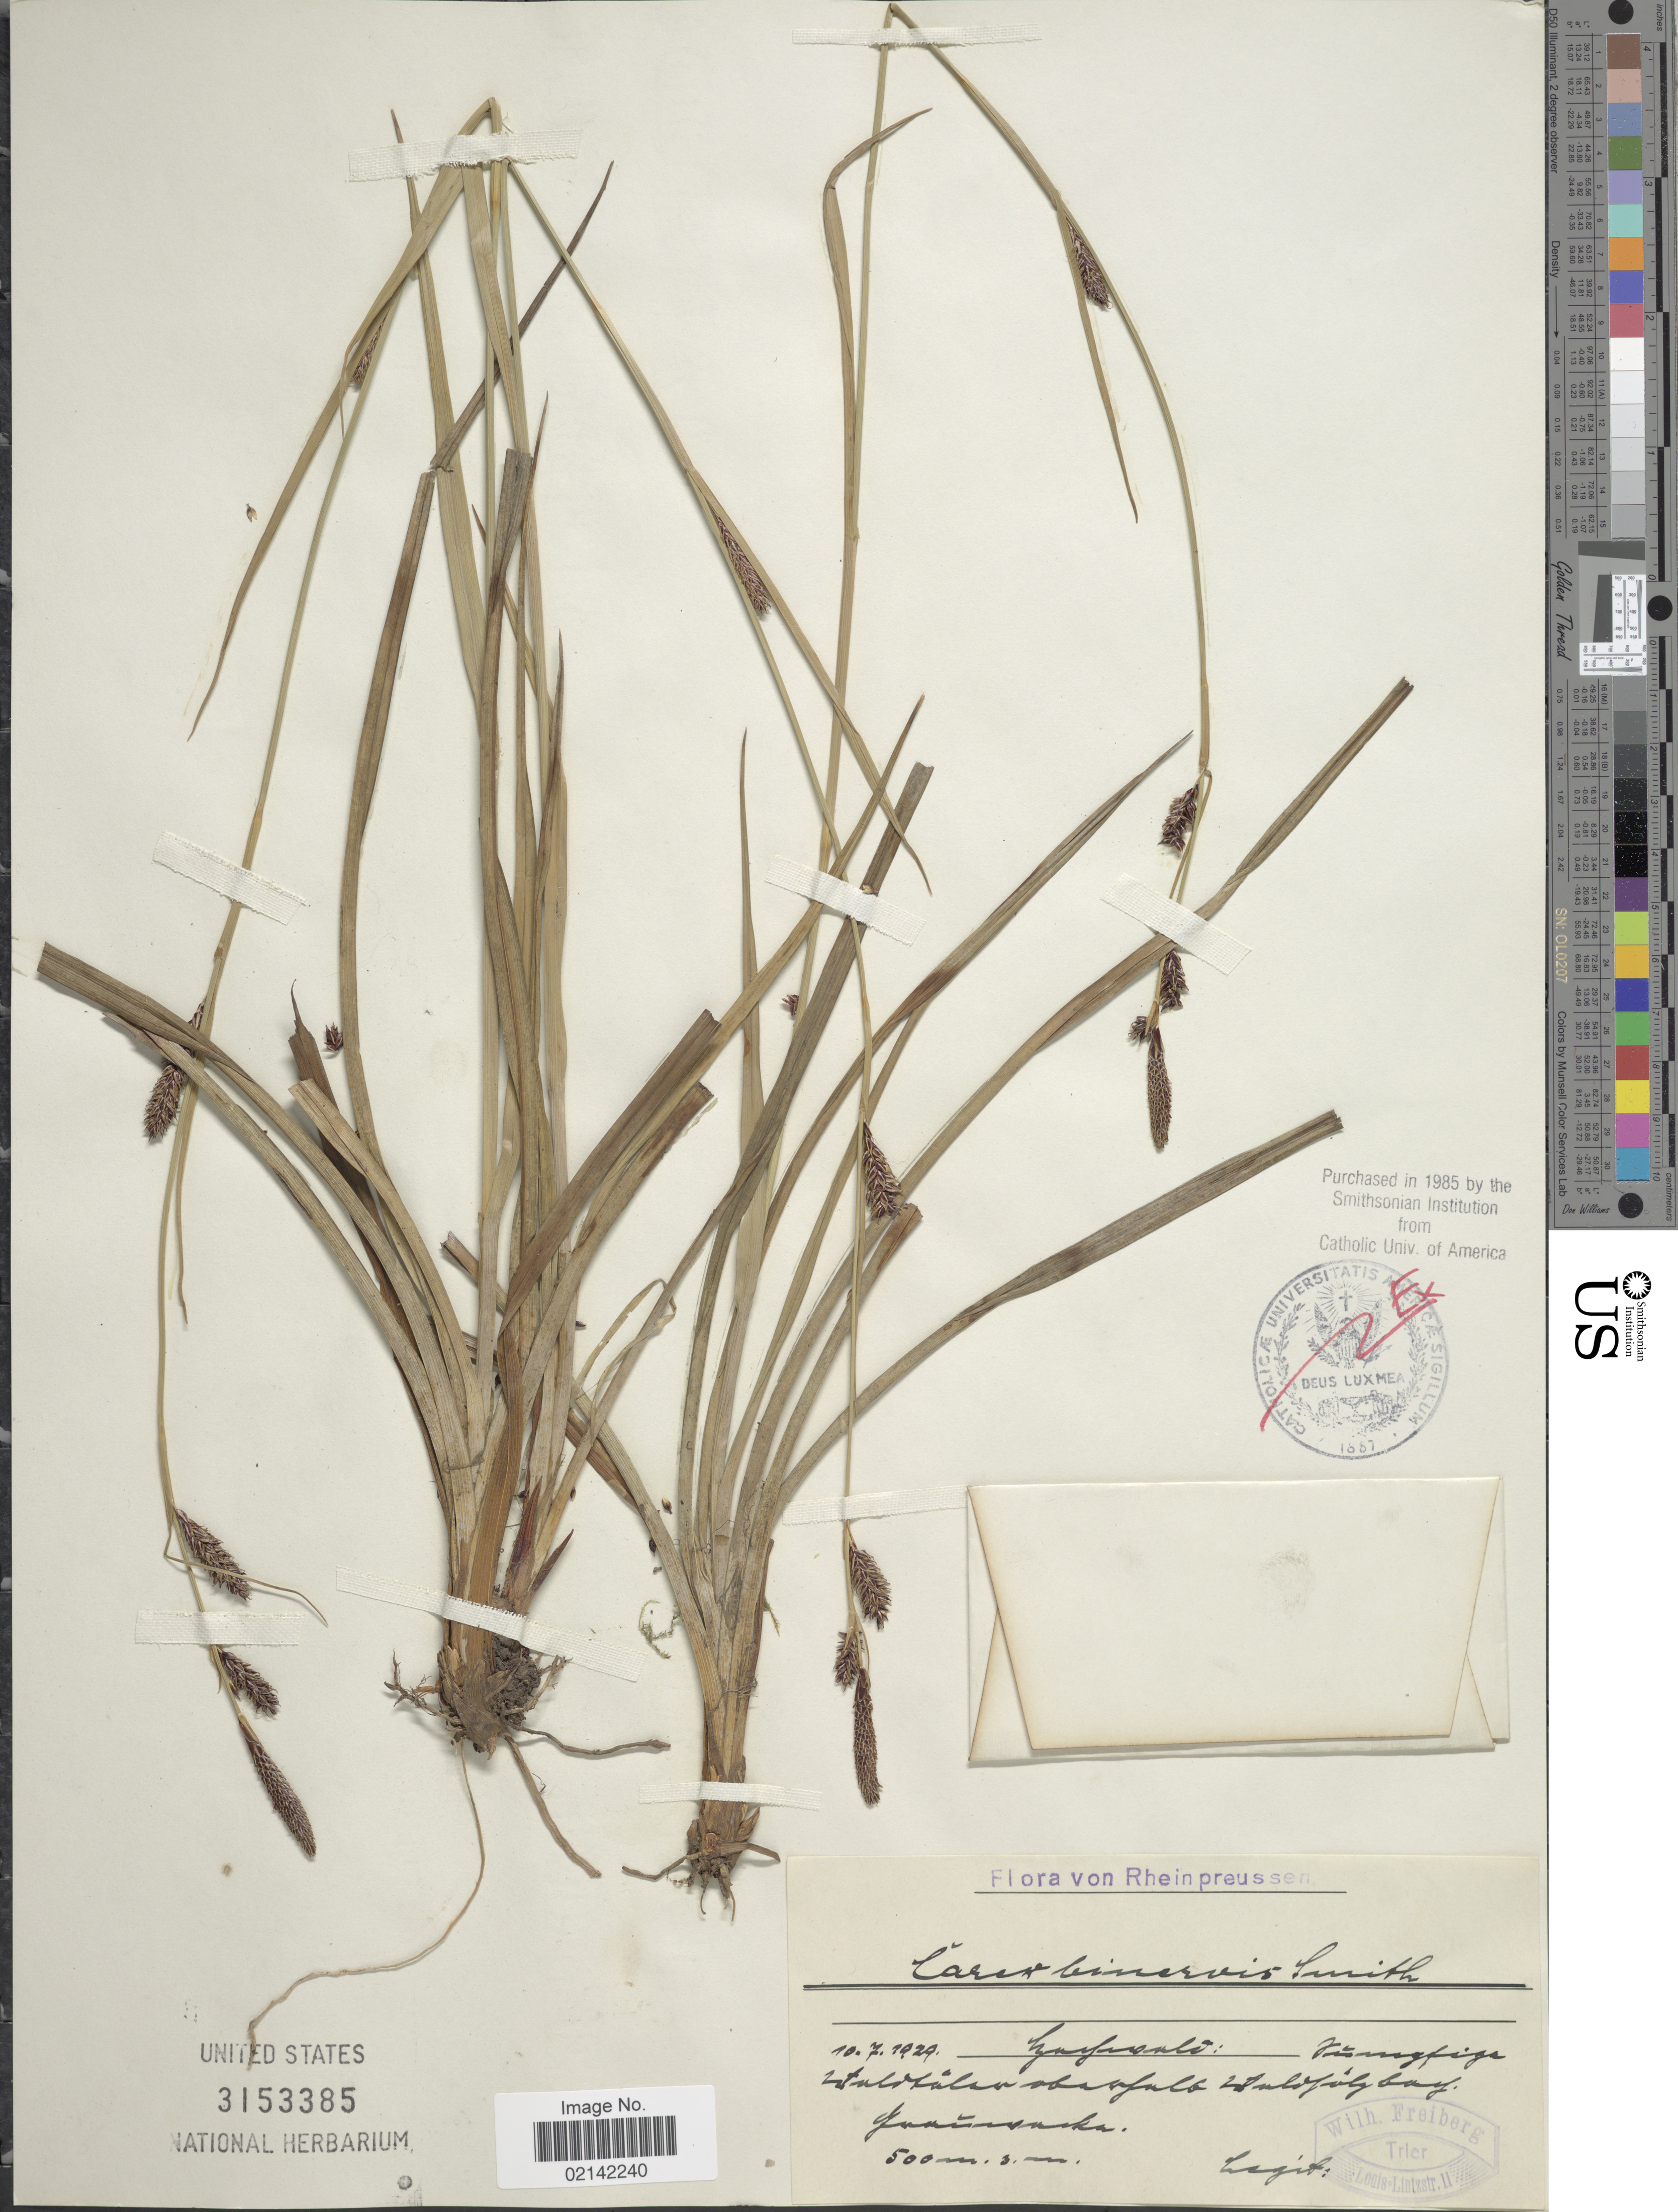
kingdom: Plantae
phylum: Tracheophyta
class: Liliopsida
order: Poales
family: Cyperaceae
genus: Carex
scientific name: Carex binervis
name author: Sm.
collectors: W. Freiberg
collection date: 1929-07-10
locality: Rheinpreussen. Guylisulto: innigfigs studlalan ovasfulb stuldvfolgbay guannskuska [interpreted]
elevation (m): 500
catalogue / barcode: US 3153385